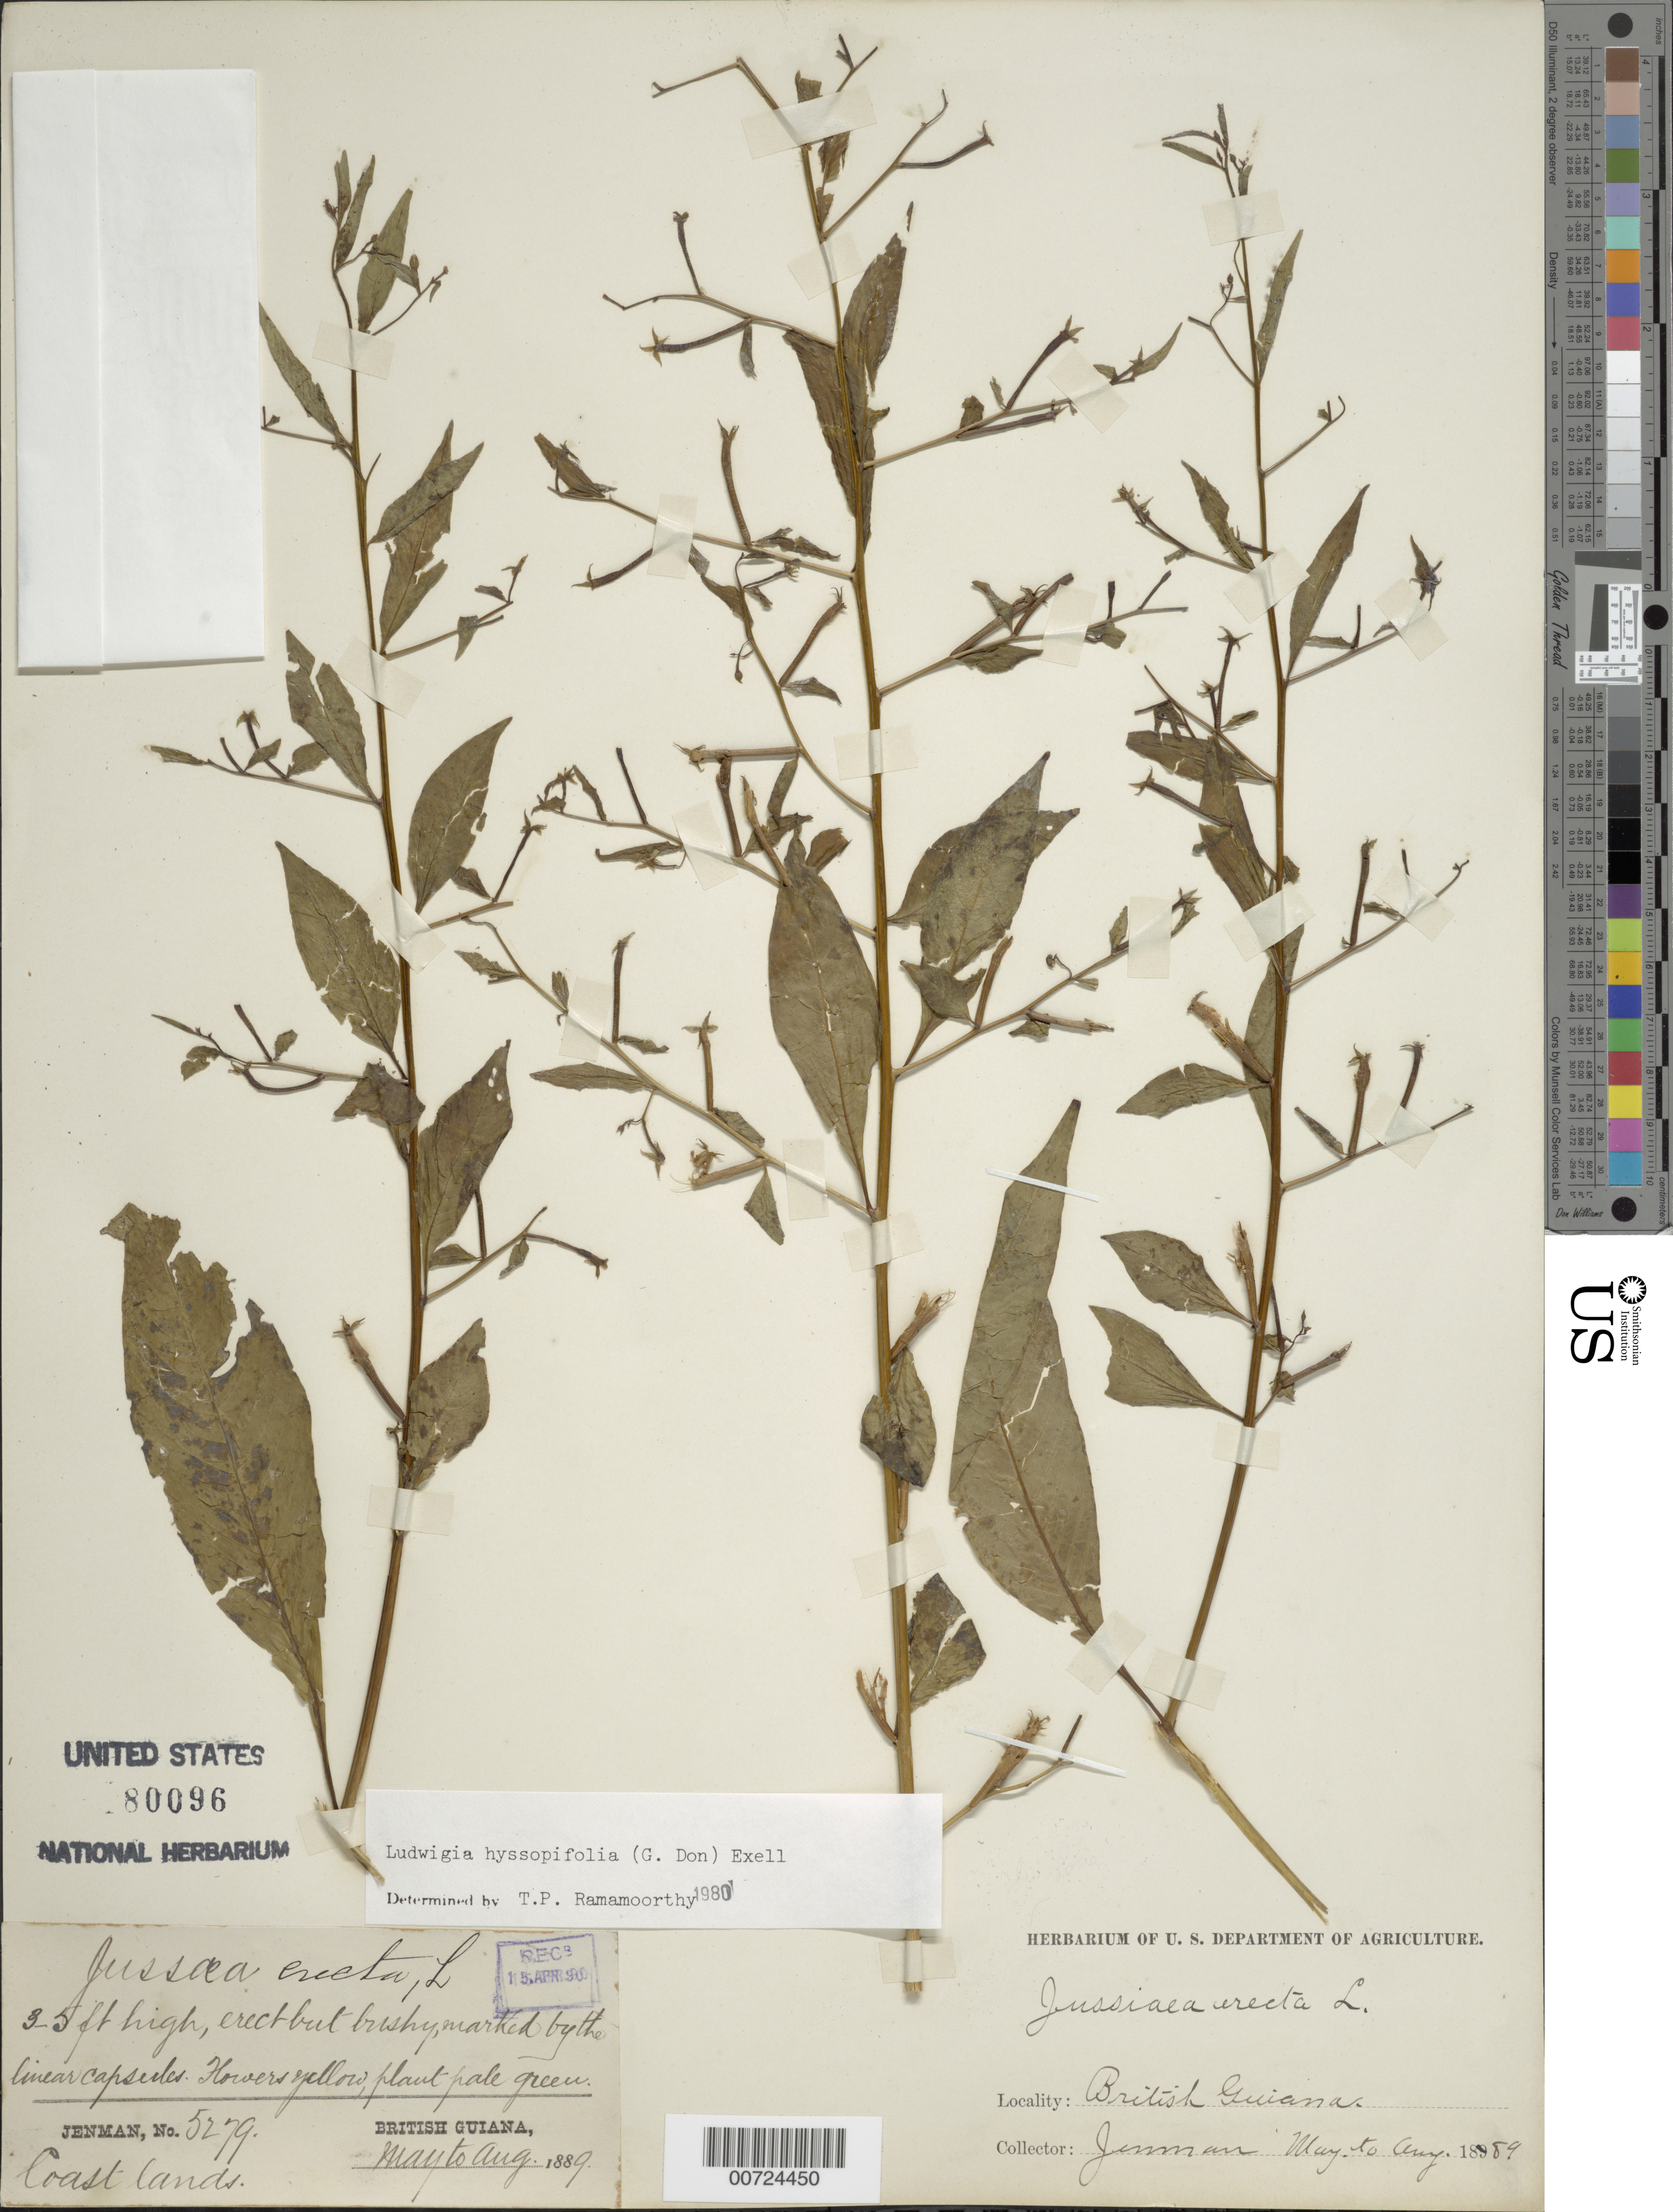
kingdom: Plantae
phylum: Tracheophyta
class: Magnoliopsida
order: Myrtales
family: Onagraceae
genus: Ludwigia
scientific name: Ludwigia hyssopifolia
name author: (G. Don) Exell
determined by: Ramamoorthy, T. P.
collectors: G. S. Jenman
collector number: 5279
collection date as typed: May 1889 to August 1889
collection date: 1889-05/1889-08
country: Guyana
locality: Coast lands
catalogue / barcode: US 80096